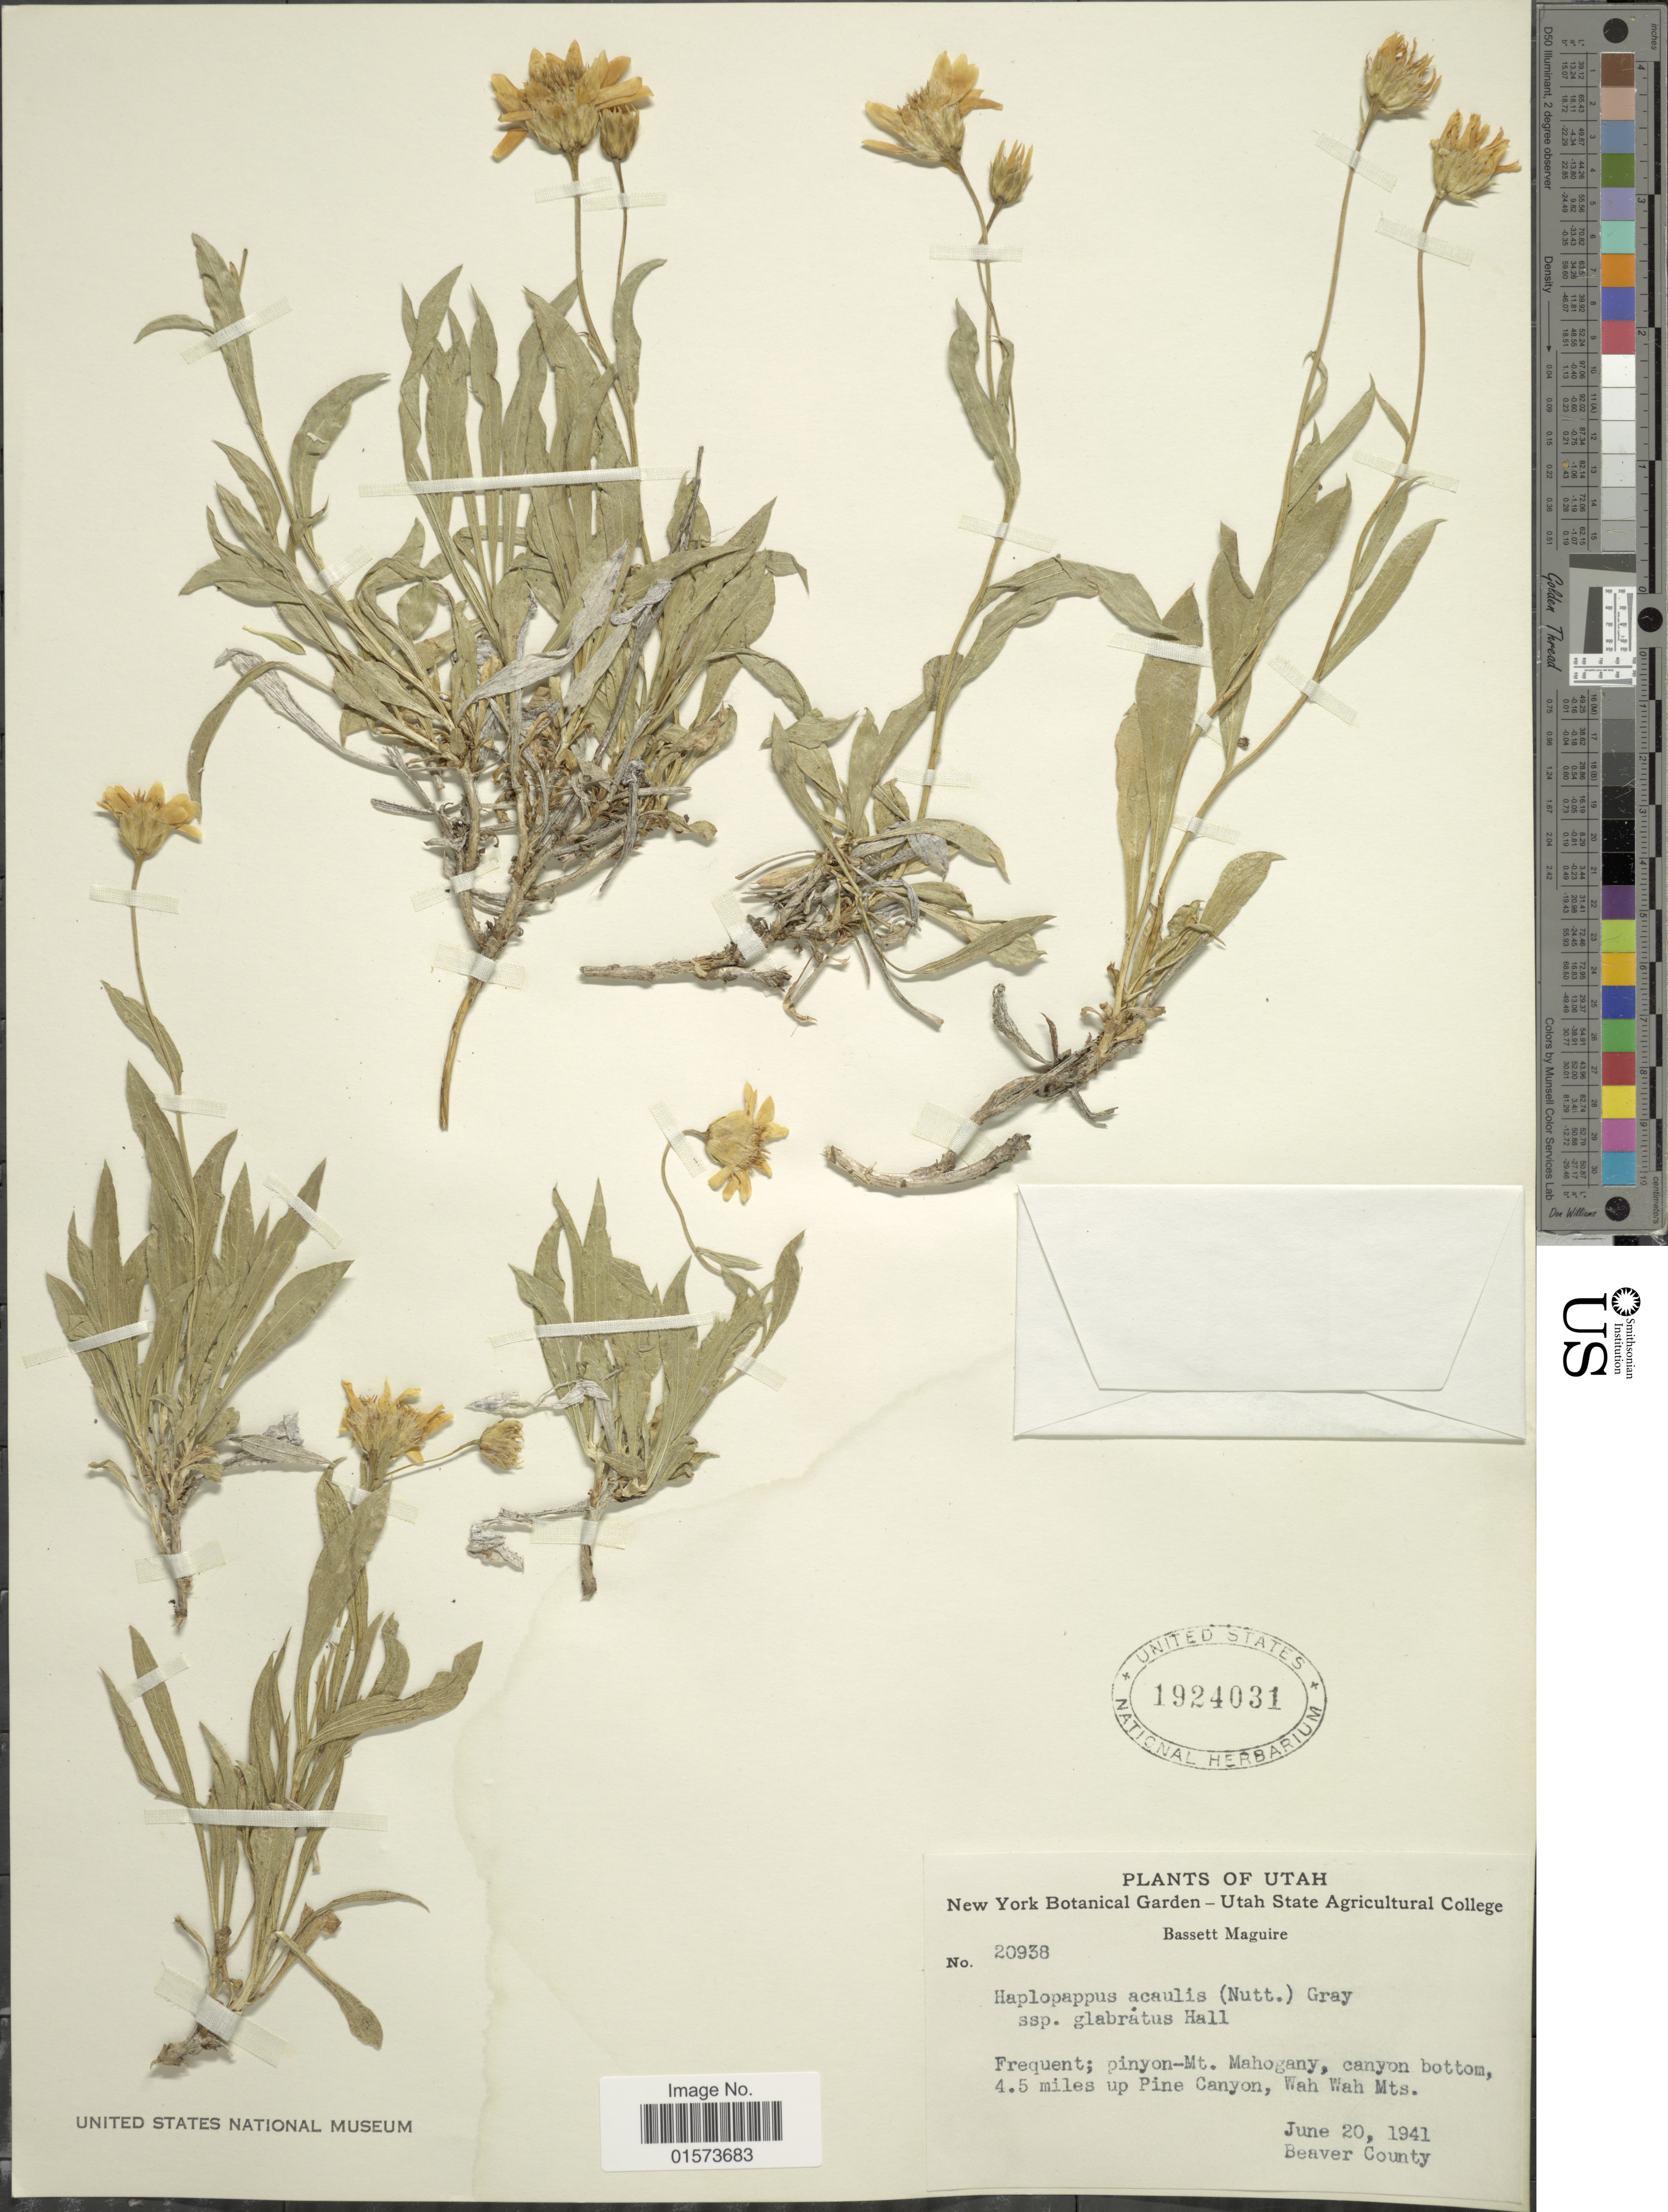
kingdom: Plantae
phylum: Tracheophyta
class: Magnoliopsida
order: Asterales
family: Asteraceae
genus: Stenotus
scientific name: Stenotus acaulis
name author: (Nutt.) Nutt.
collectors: B. Maguire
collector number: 20938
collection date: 1941-06-20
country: United States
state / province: Utah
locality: Pinyon- Mt. Mahogany, canyon bottom, 4.5 miles up Pine Canyon, Wah Wah Mts., Beaver County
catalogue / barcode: US 1924031